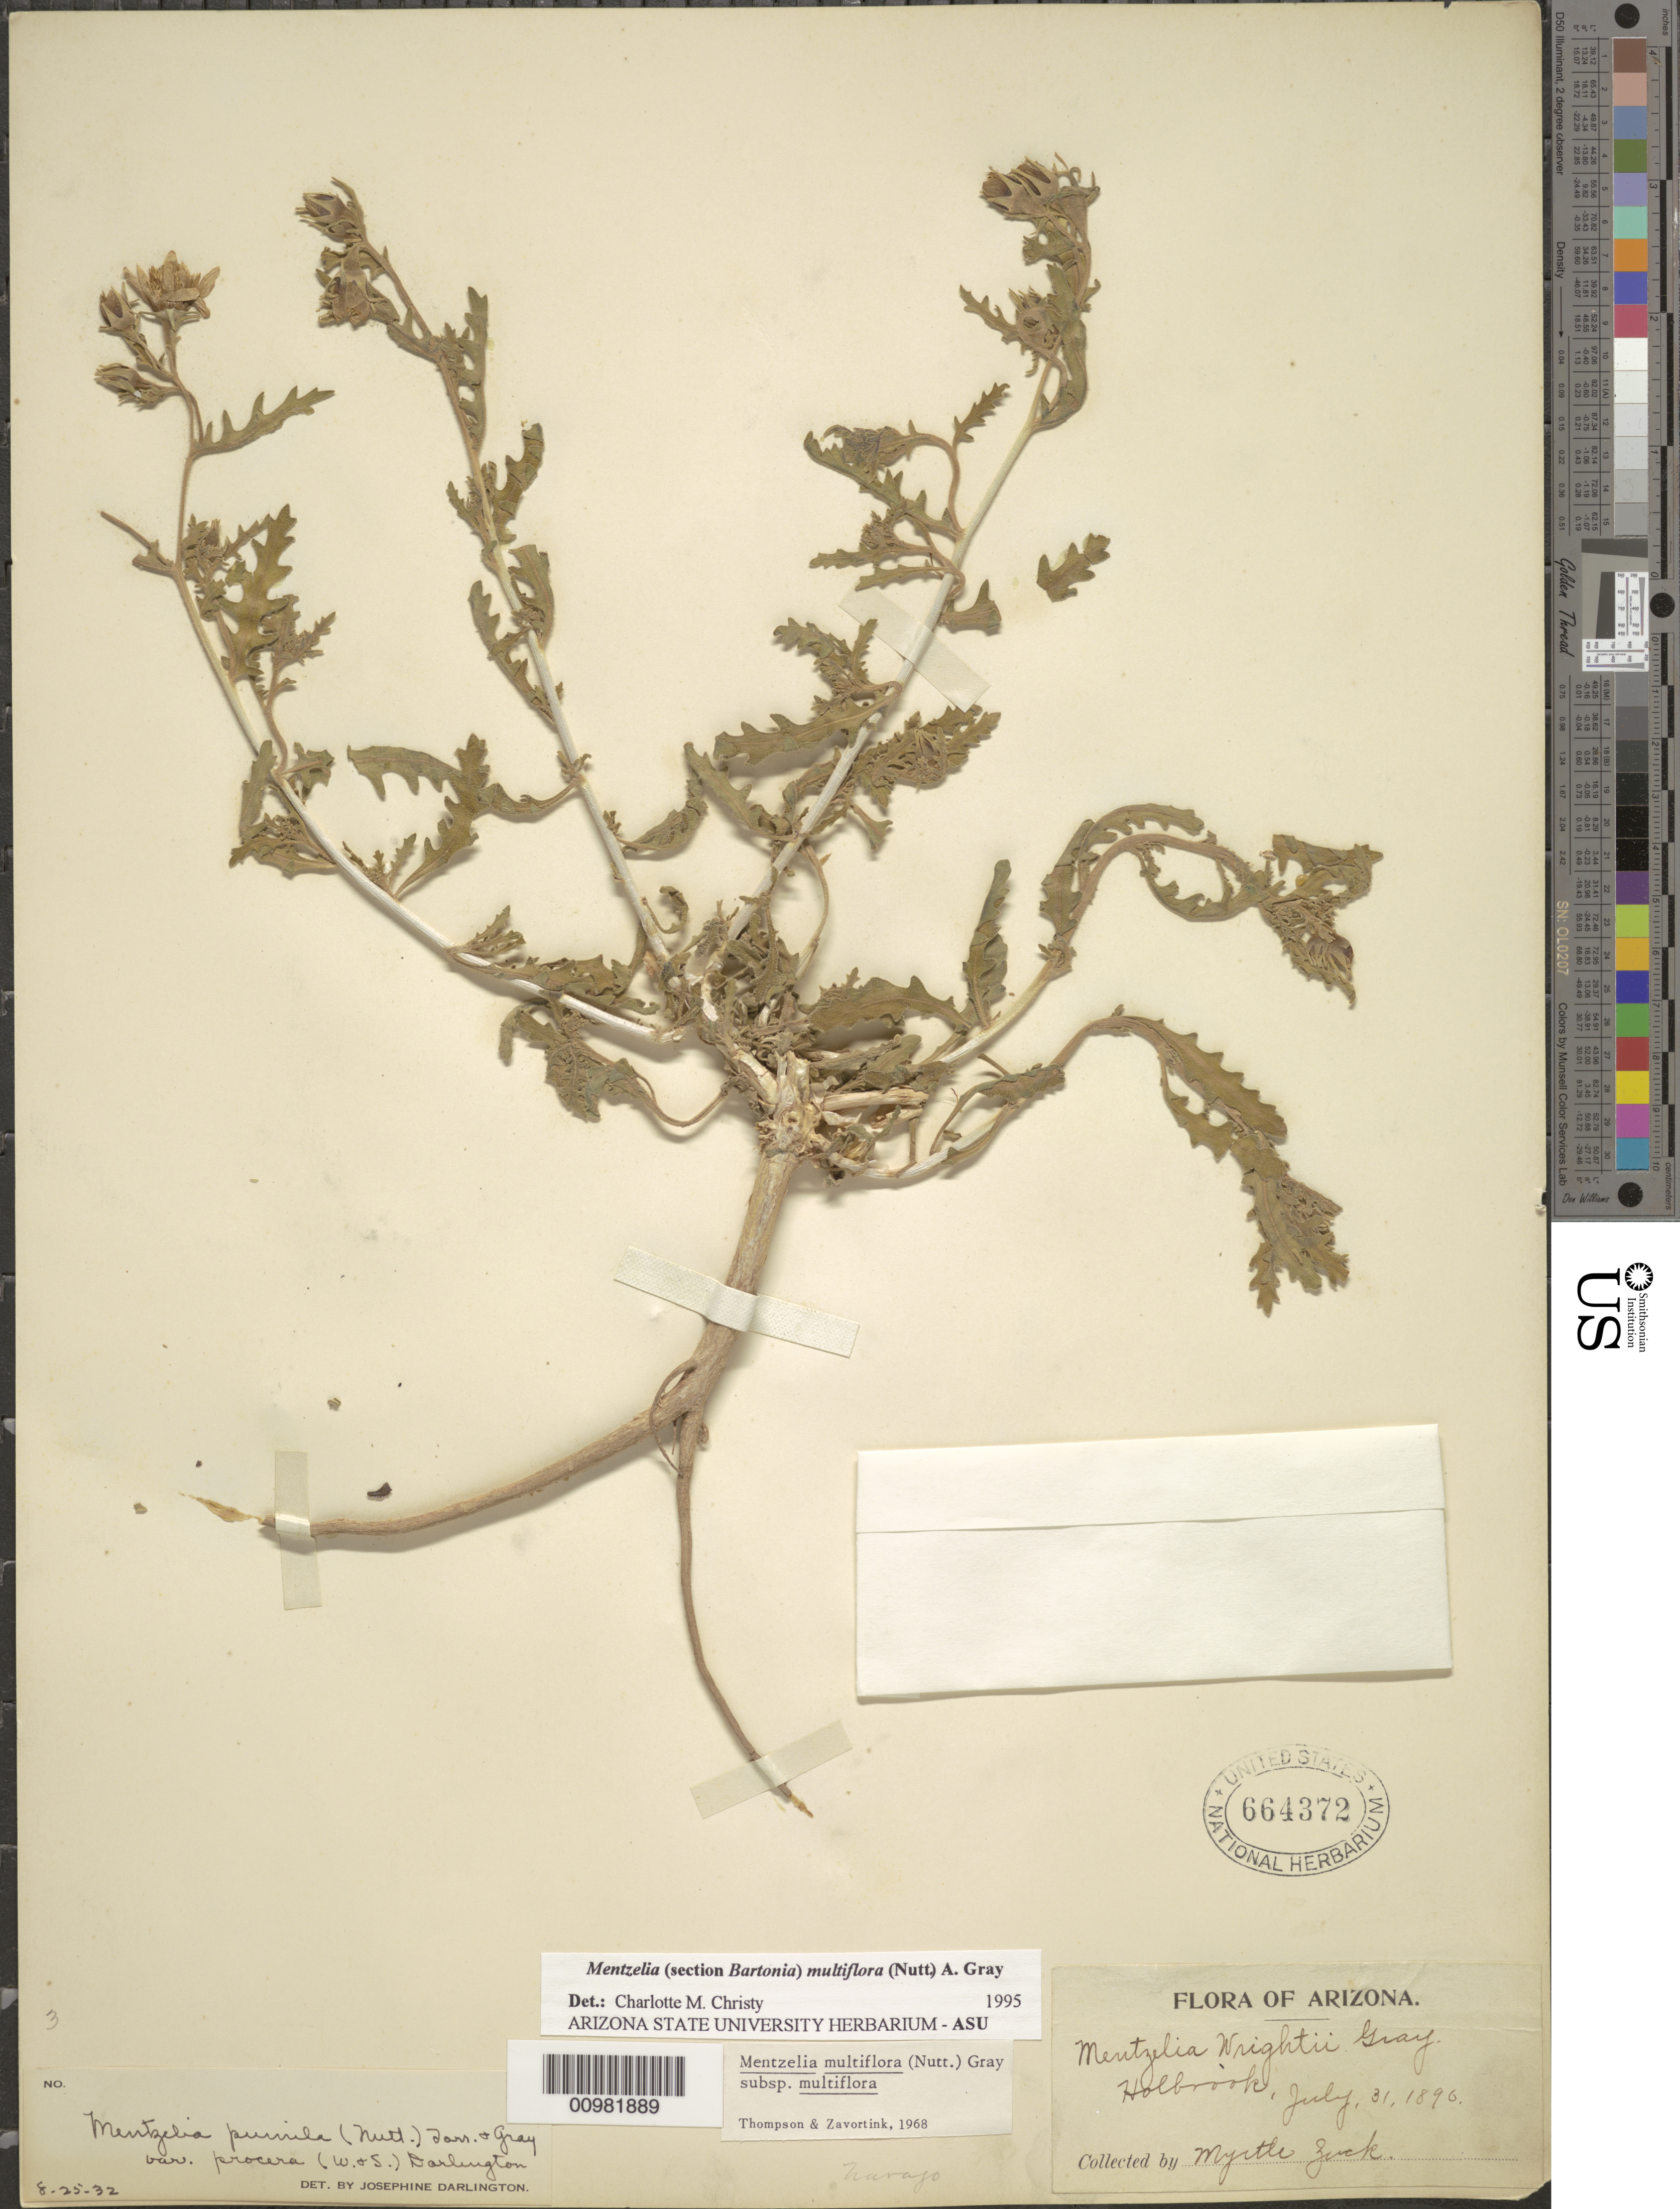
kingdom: Plantae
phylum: Tracheophyta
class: Magnoliopsida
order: Cornales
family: Loasaceae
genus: Mentzelia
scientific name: Mentzelia multiflora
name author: (Nutt.) A. Gray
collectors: M. Zuck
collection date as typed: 31 Jul 1896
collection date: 1896-07-31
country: United States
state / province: Arizona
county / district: Navajo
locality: Holbrook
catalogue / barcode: US 664372